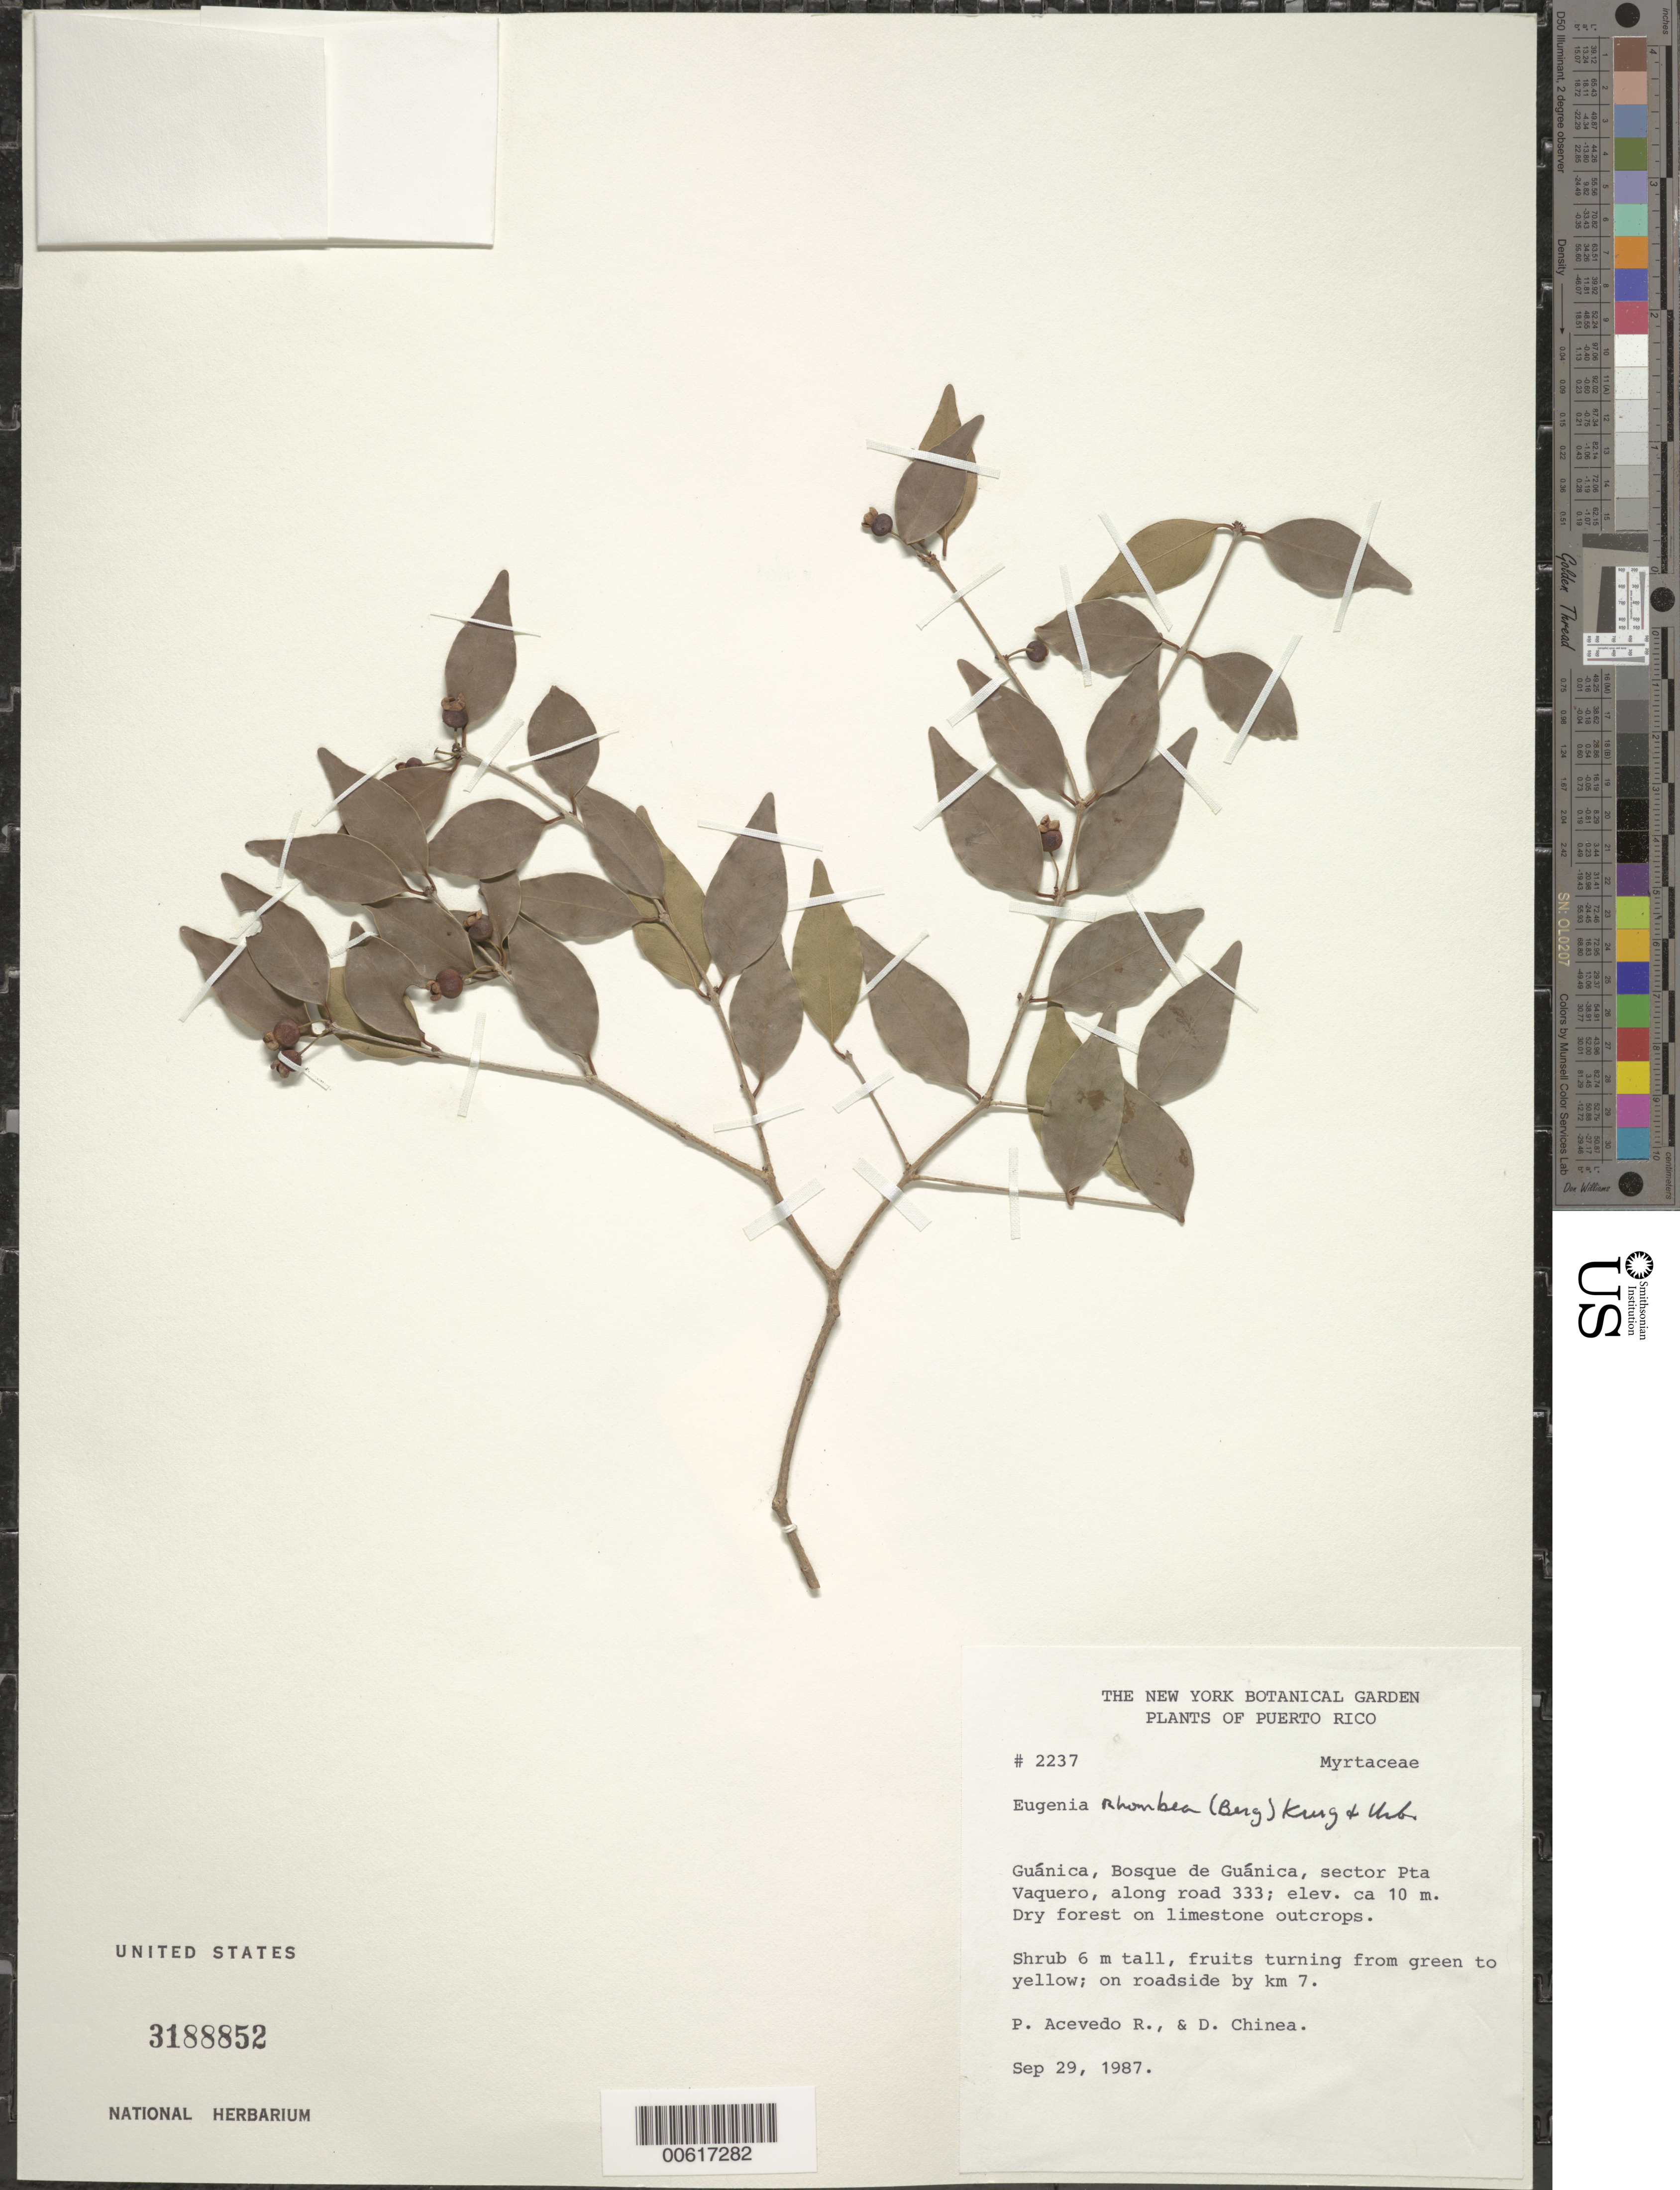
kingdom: Plantae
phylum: Tracheophyta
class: Magnoliopsida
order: Myrtales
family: Myrtaceae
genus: Eugenia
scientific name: Eugenia rhombea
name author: (O. Berg) Krug & Urb.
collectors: P. Acevedo-Rodr. & D. Chinea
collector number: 2237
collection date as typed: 29 Sep 1987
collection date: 1987-09-29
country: Puerto Rico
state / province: Guánica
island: Puerto Rico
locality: Guánica; Guánica Forest Reserve.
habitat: Roadside.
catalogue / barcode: US 3188852